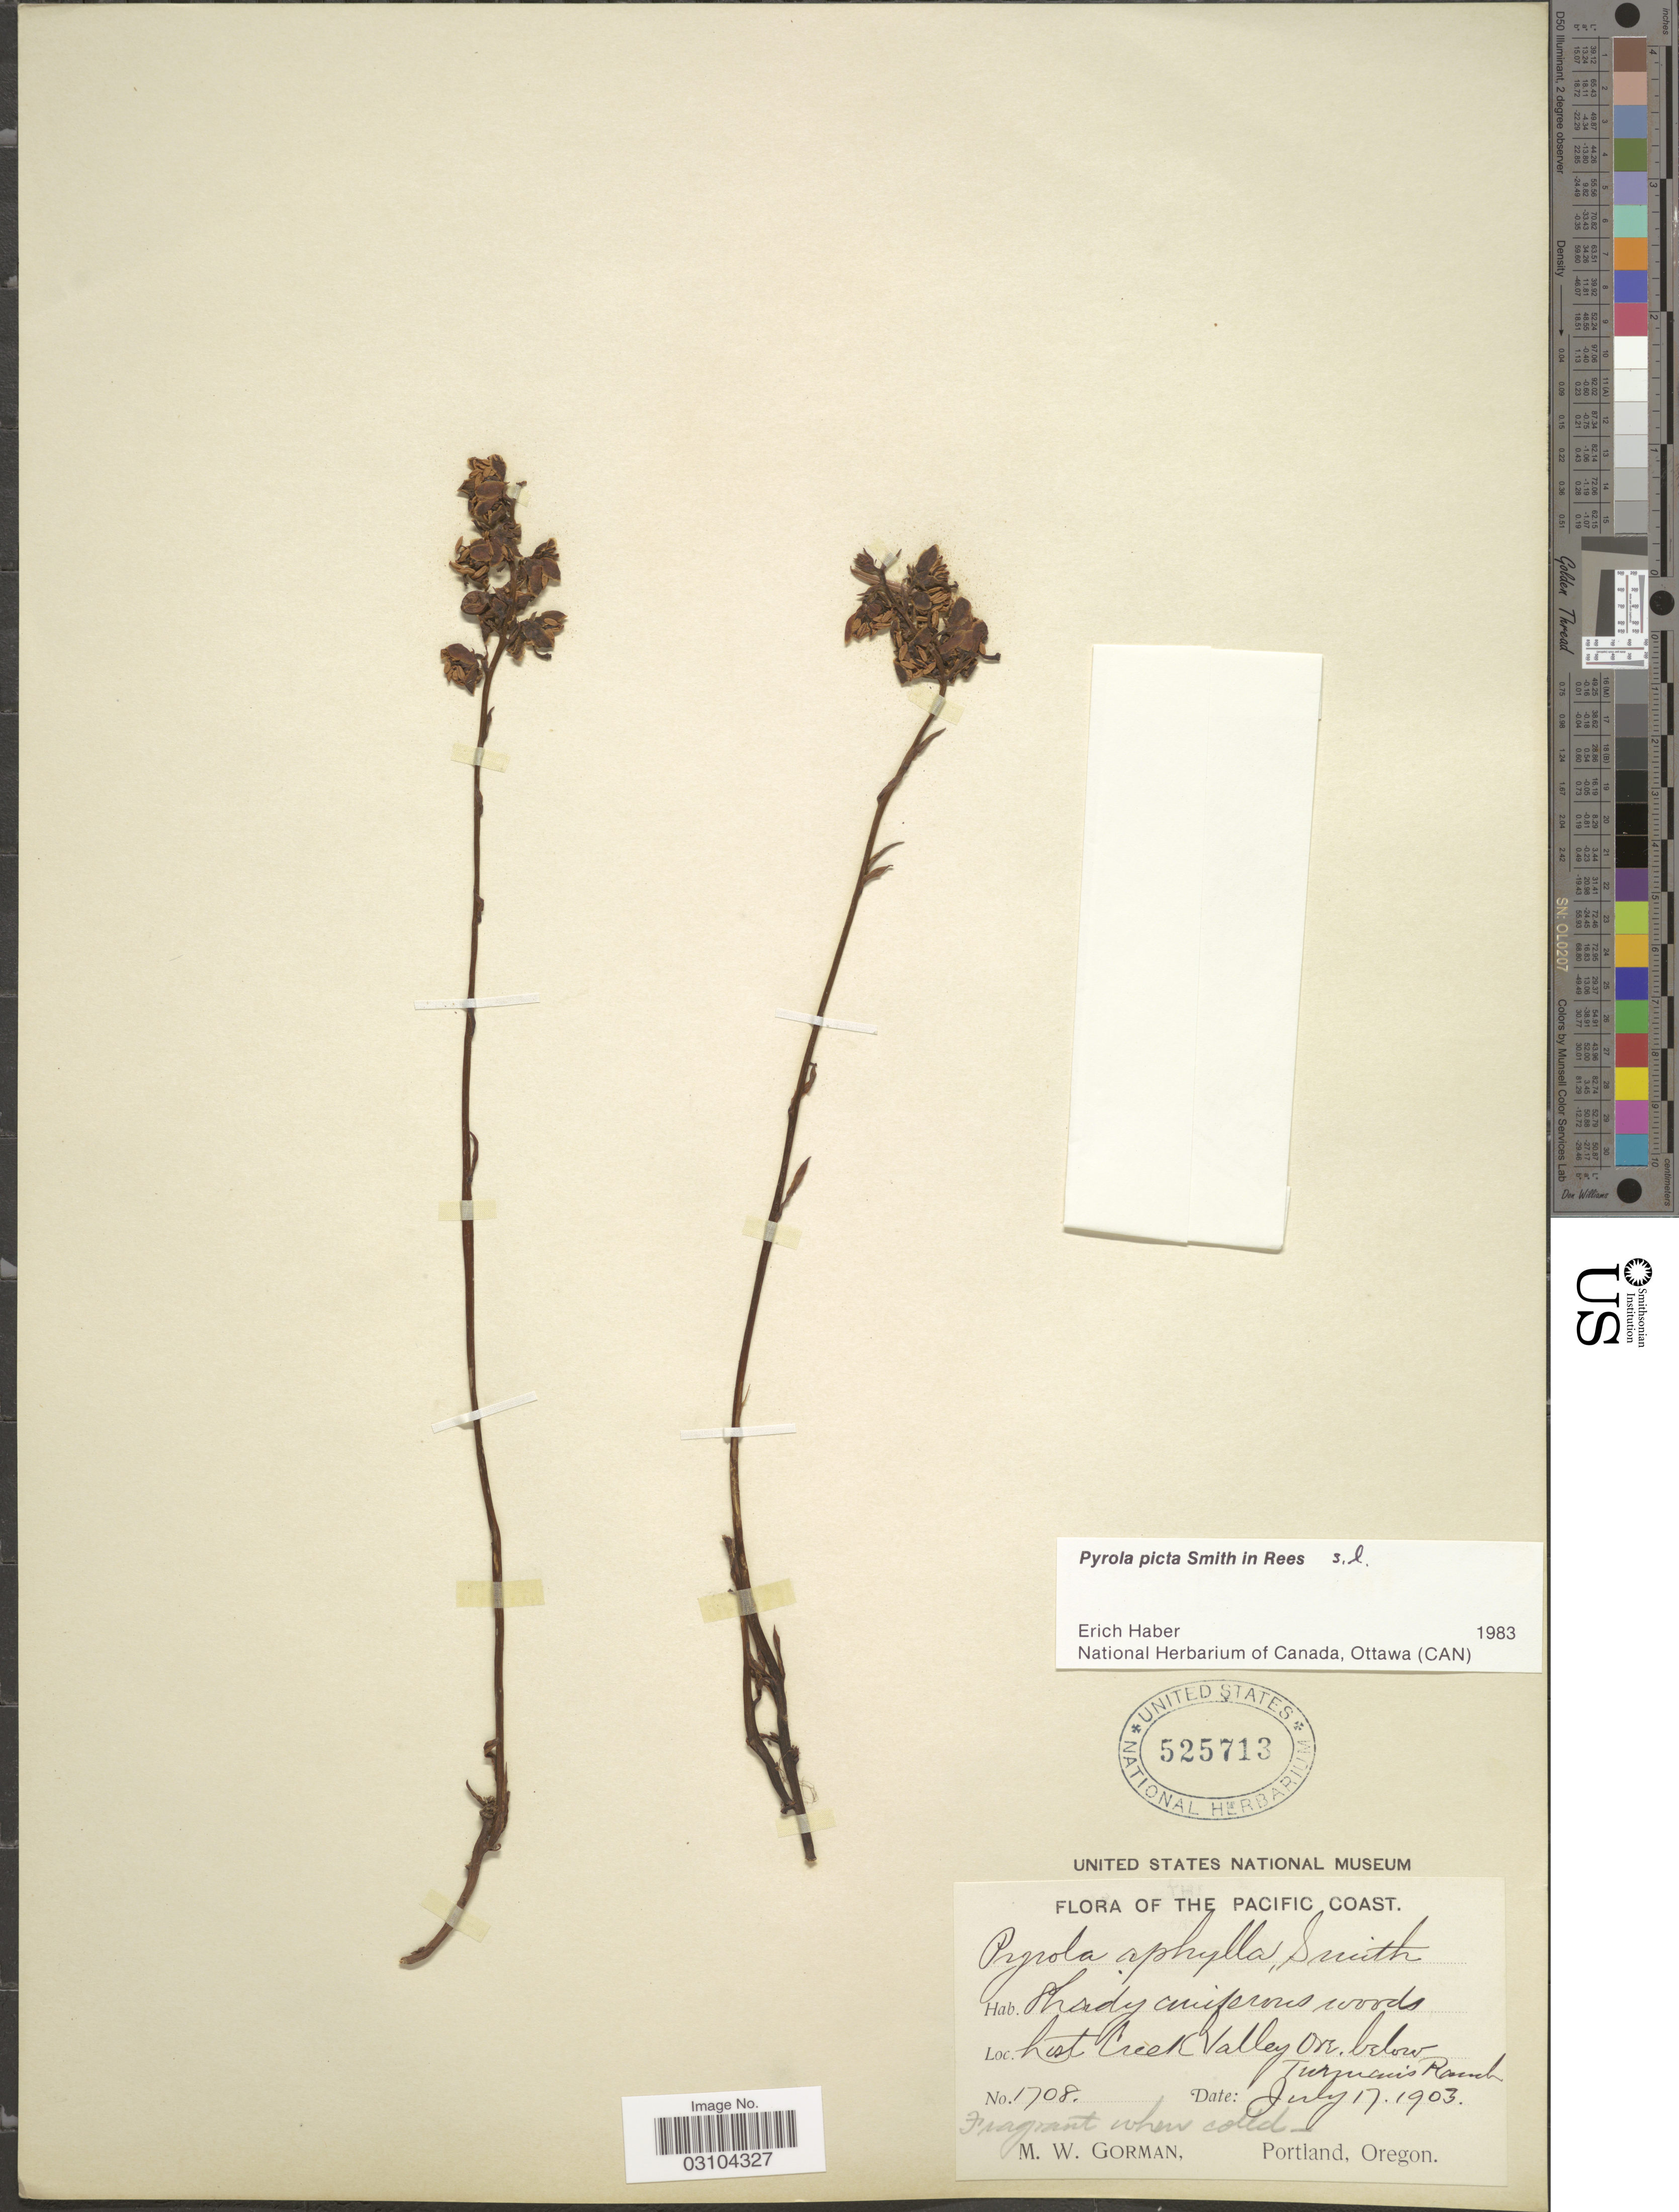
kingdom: Plantae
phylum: Tracheophyta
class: Magnoliopsida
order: Ericales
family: Ericaceae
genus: Pyrola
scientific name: Pyrola picta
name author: Sm. in Rees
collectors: M. W. Gorman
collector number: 1708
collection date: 1903-07-17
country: United States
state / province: Oregon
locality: The Pacific Coast. Lost Creek Valley Ore. below Turman's [interpreted] Ranch.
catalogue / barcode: US 525713